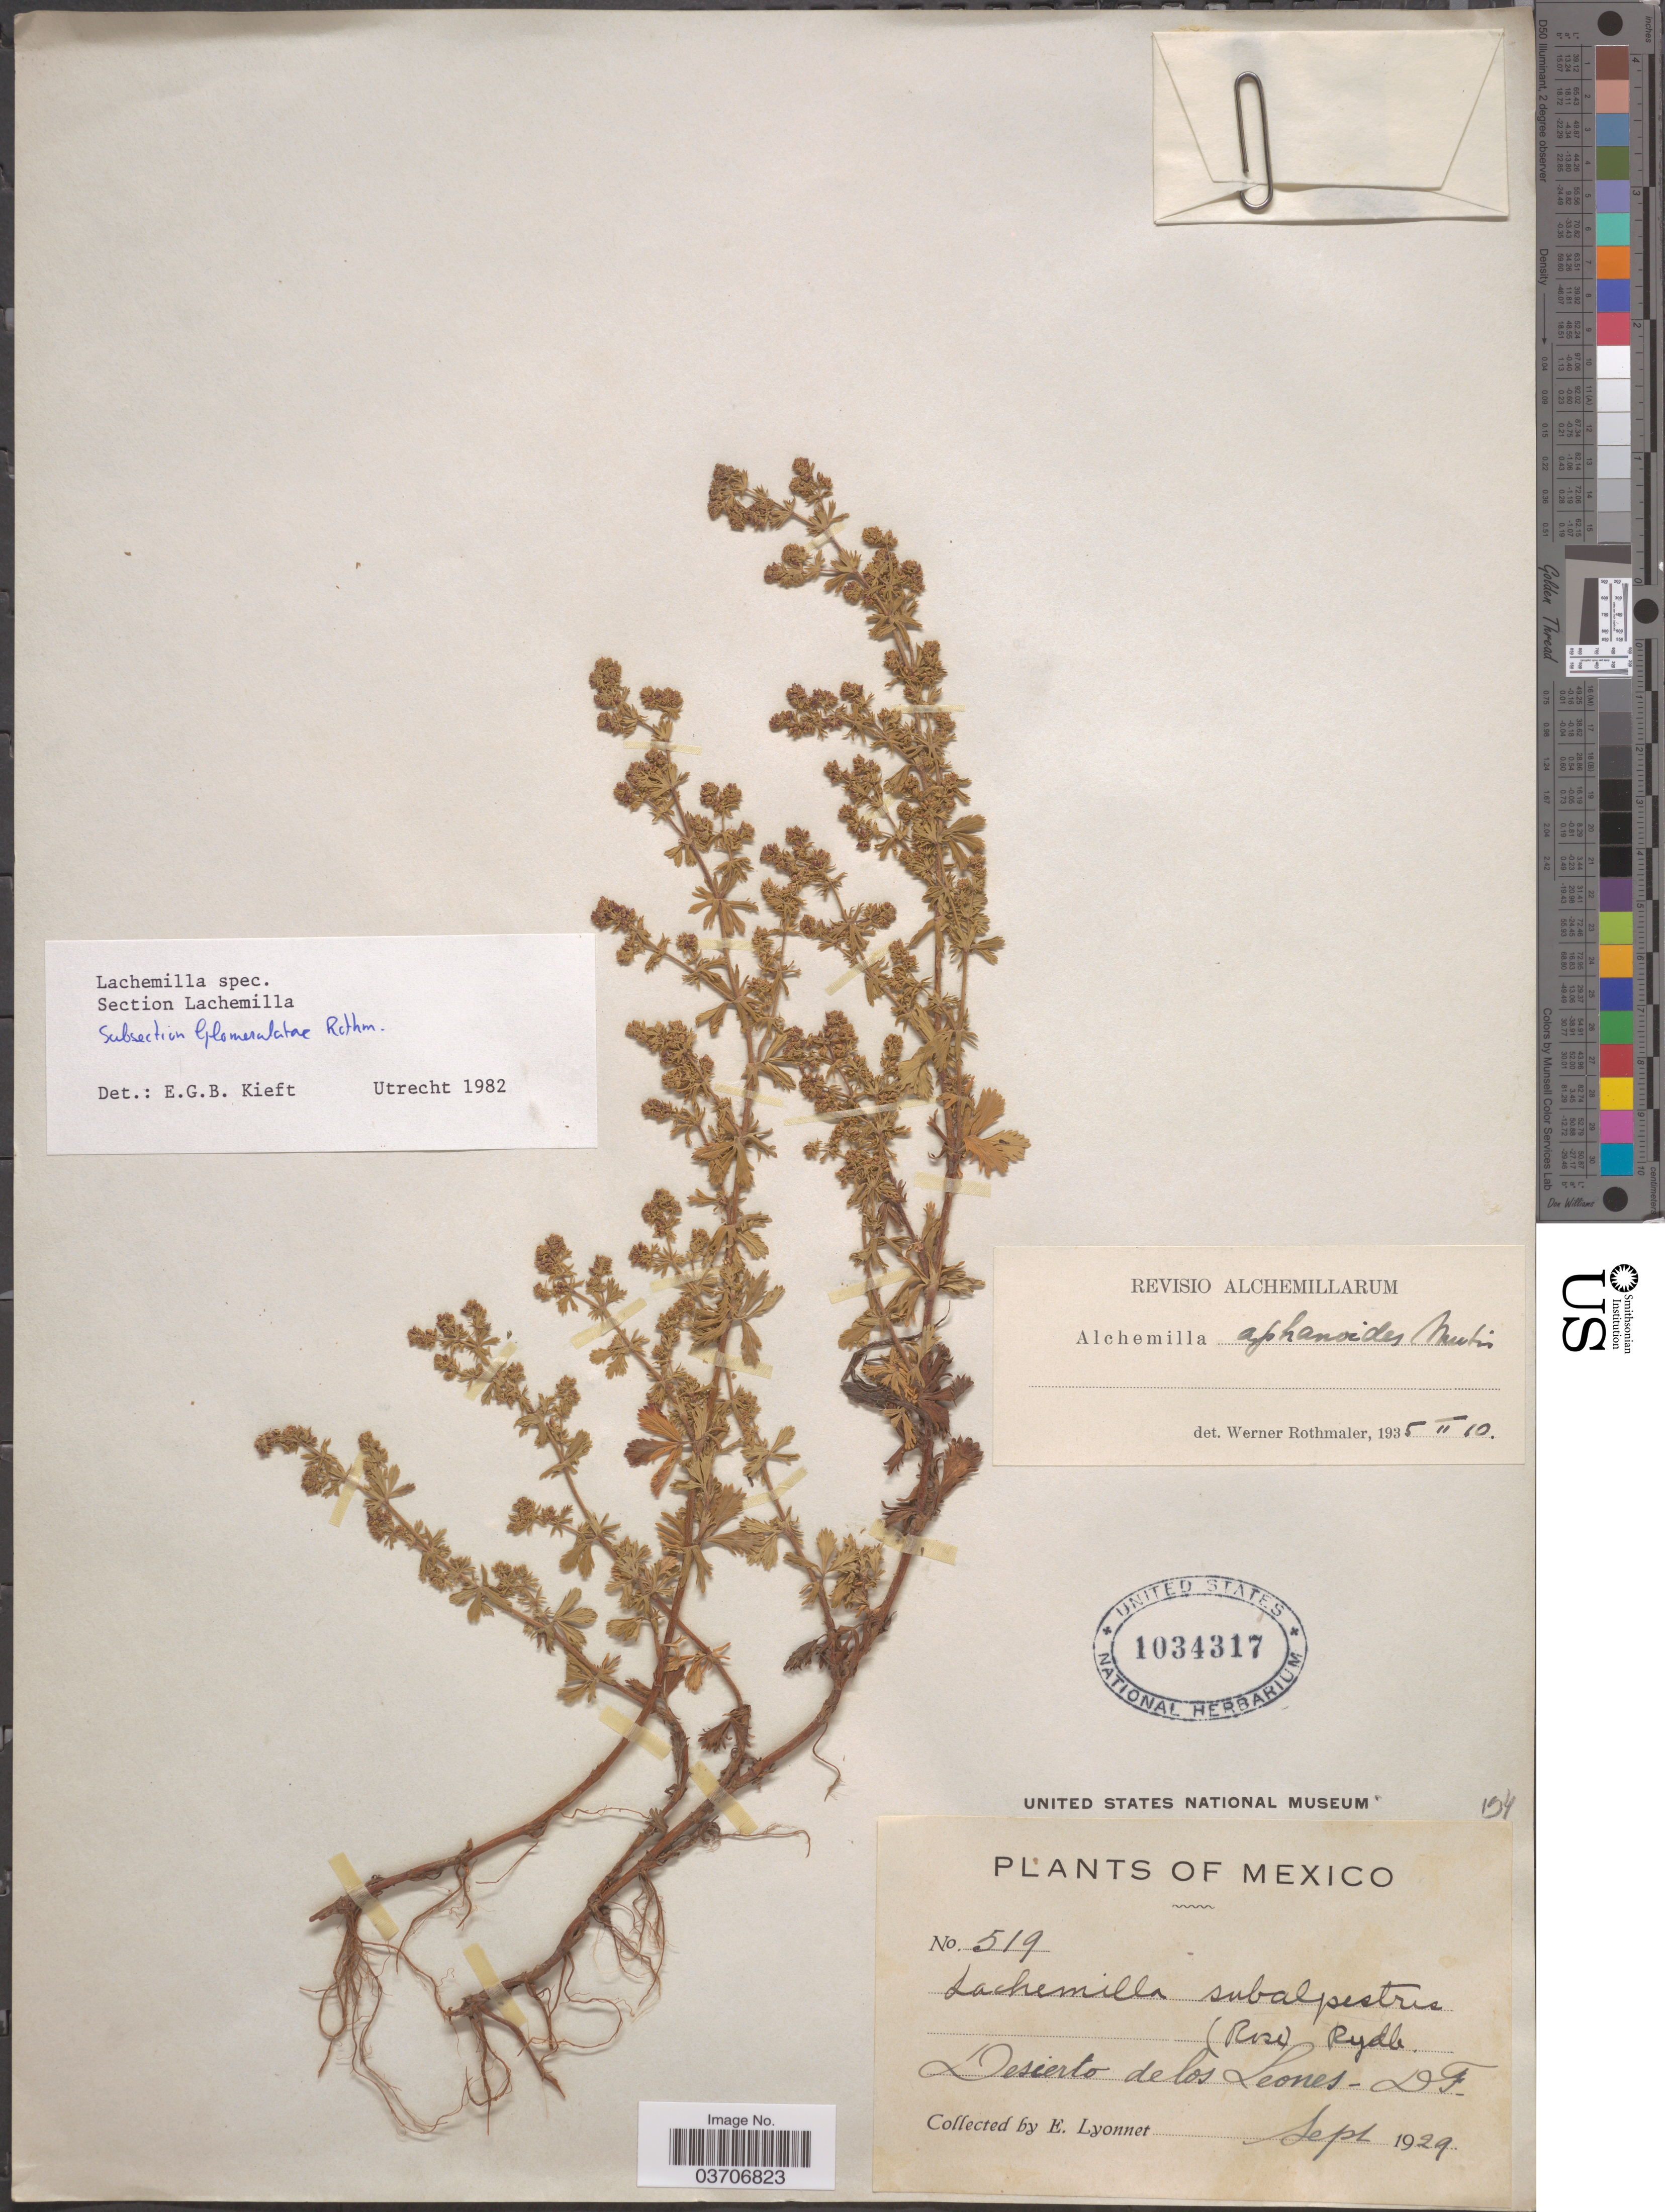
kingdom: Plantae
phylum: Tracheophyta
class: Magnoliopsida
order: Rosales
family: Rosaceae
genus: Lachemilla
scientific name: Lachemilla sp.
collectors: E. Lyonnet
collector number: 519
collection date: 1929-09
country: Mexico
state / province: Distrito Federal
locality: Desierto de los Leones.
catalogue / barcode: US 1034317